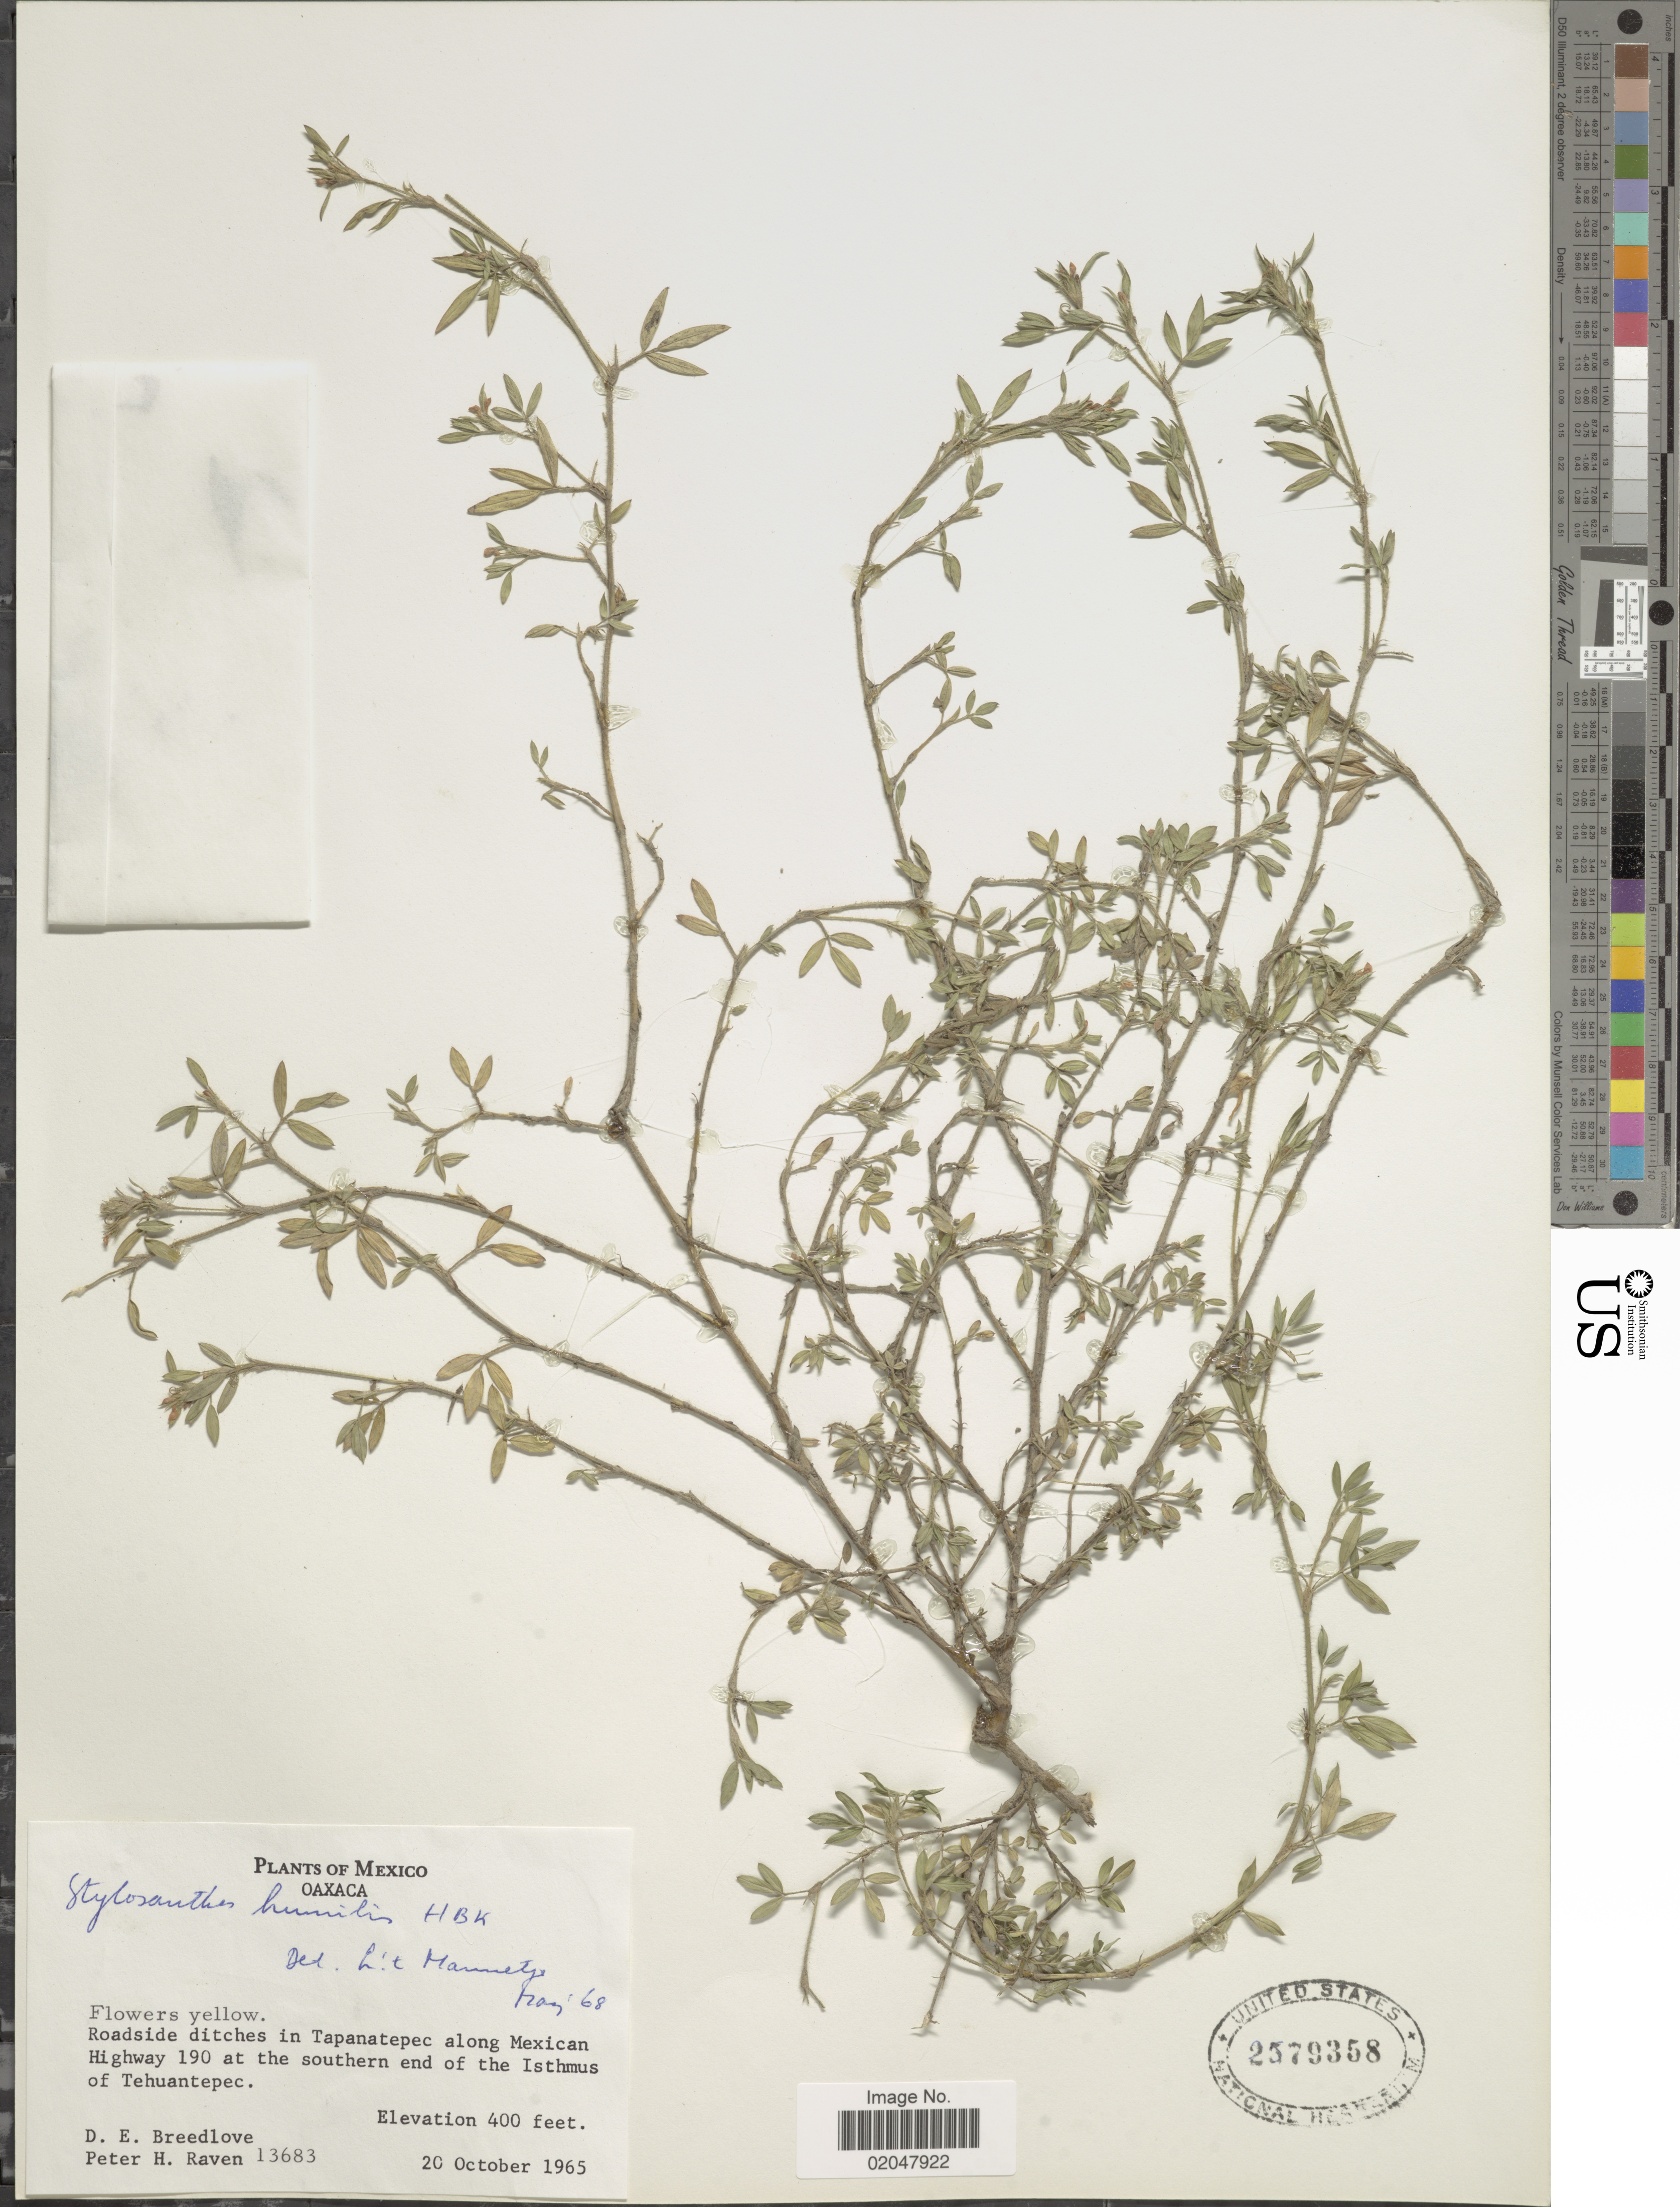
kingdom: Plantae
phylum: Tracheophyta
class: Magnoliopsida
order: Fabales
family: Fabaceae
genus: Stylosanthes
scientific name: Stylosanthes humilis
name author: Kunth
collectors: D. E. Breedlove & P. Raven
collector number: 13683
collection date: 1965-10-20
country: Mexico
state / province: Oaxaca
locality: Roadsides ditches in Tapanatepec along Mexican Highway 190 at the southern end of the Isthmus of Tehuantepec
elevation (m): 122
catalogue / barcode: US 2579358